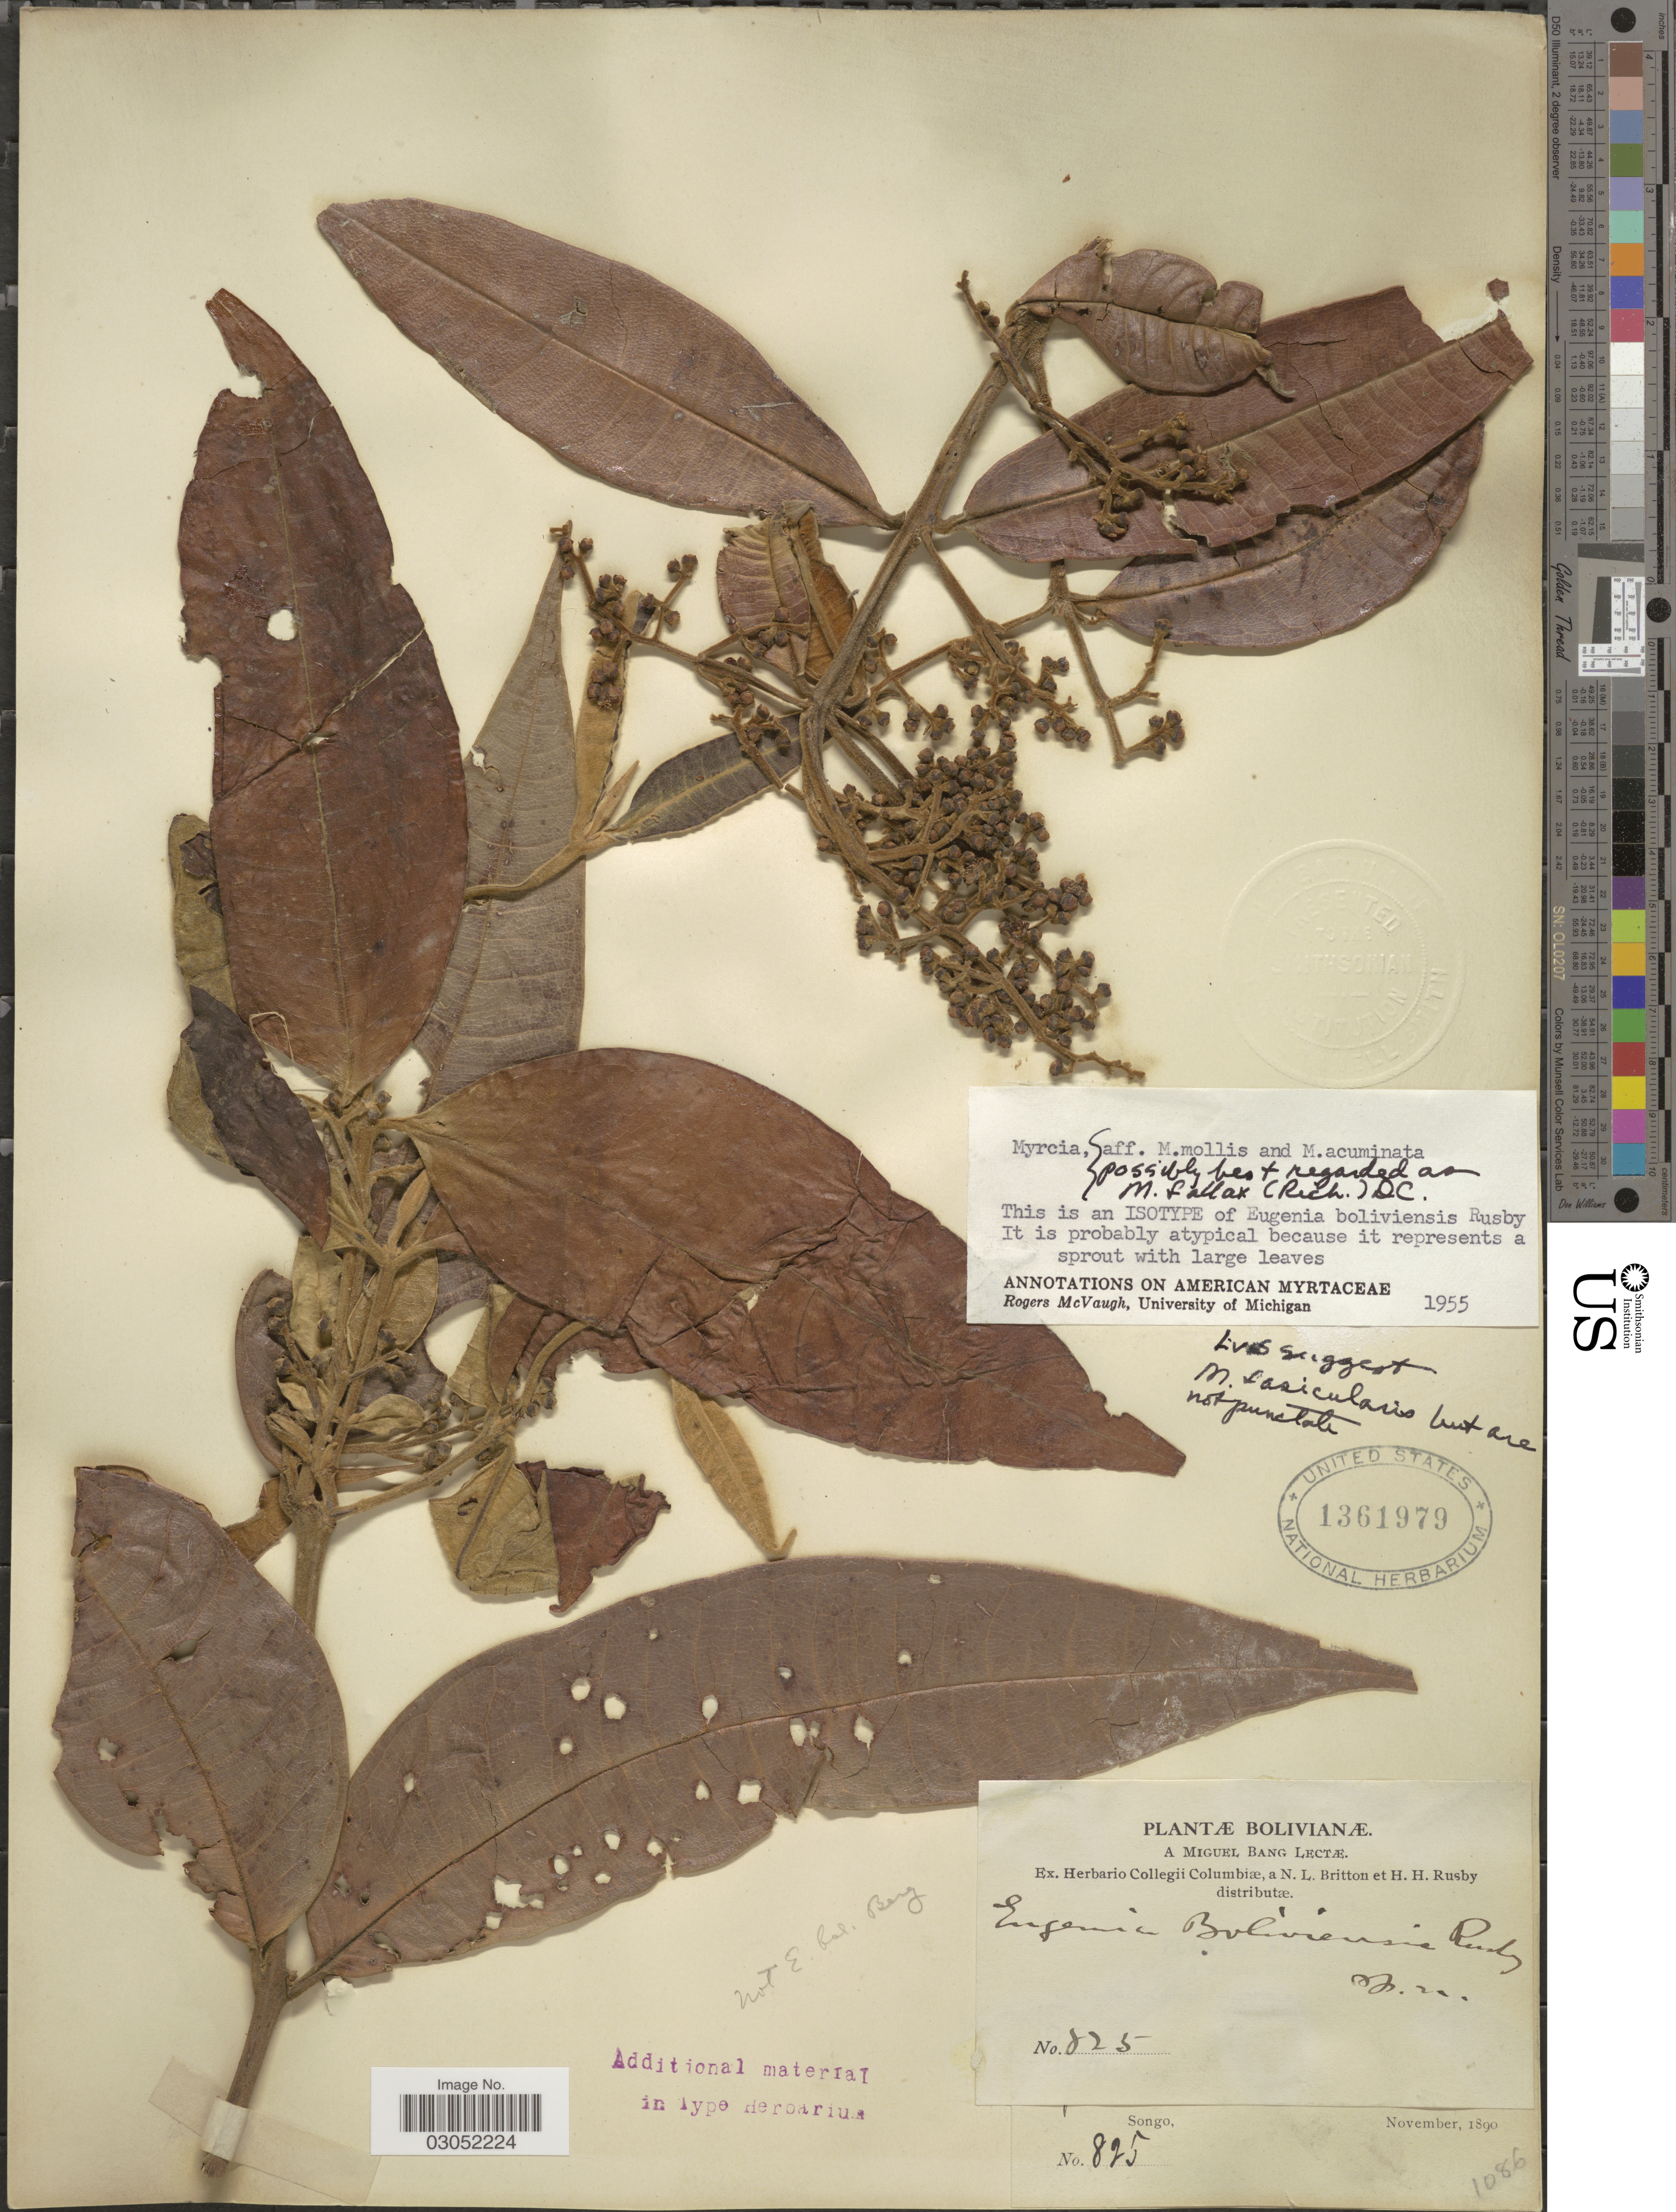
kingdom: Plantae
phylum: Tracheophyta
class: Magnoliopsida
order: Myrtales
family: Myrtaceae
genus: Myrcia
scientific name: Myrcia fallax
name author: (Rich.) DC.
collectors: M. Bang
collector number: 825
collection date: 1890-11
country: Bolivia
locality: Bolivianæ. Songo.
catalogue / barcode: US 1361979